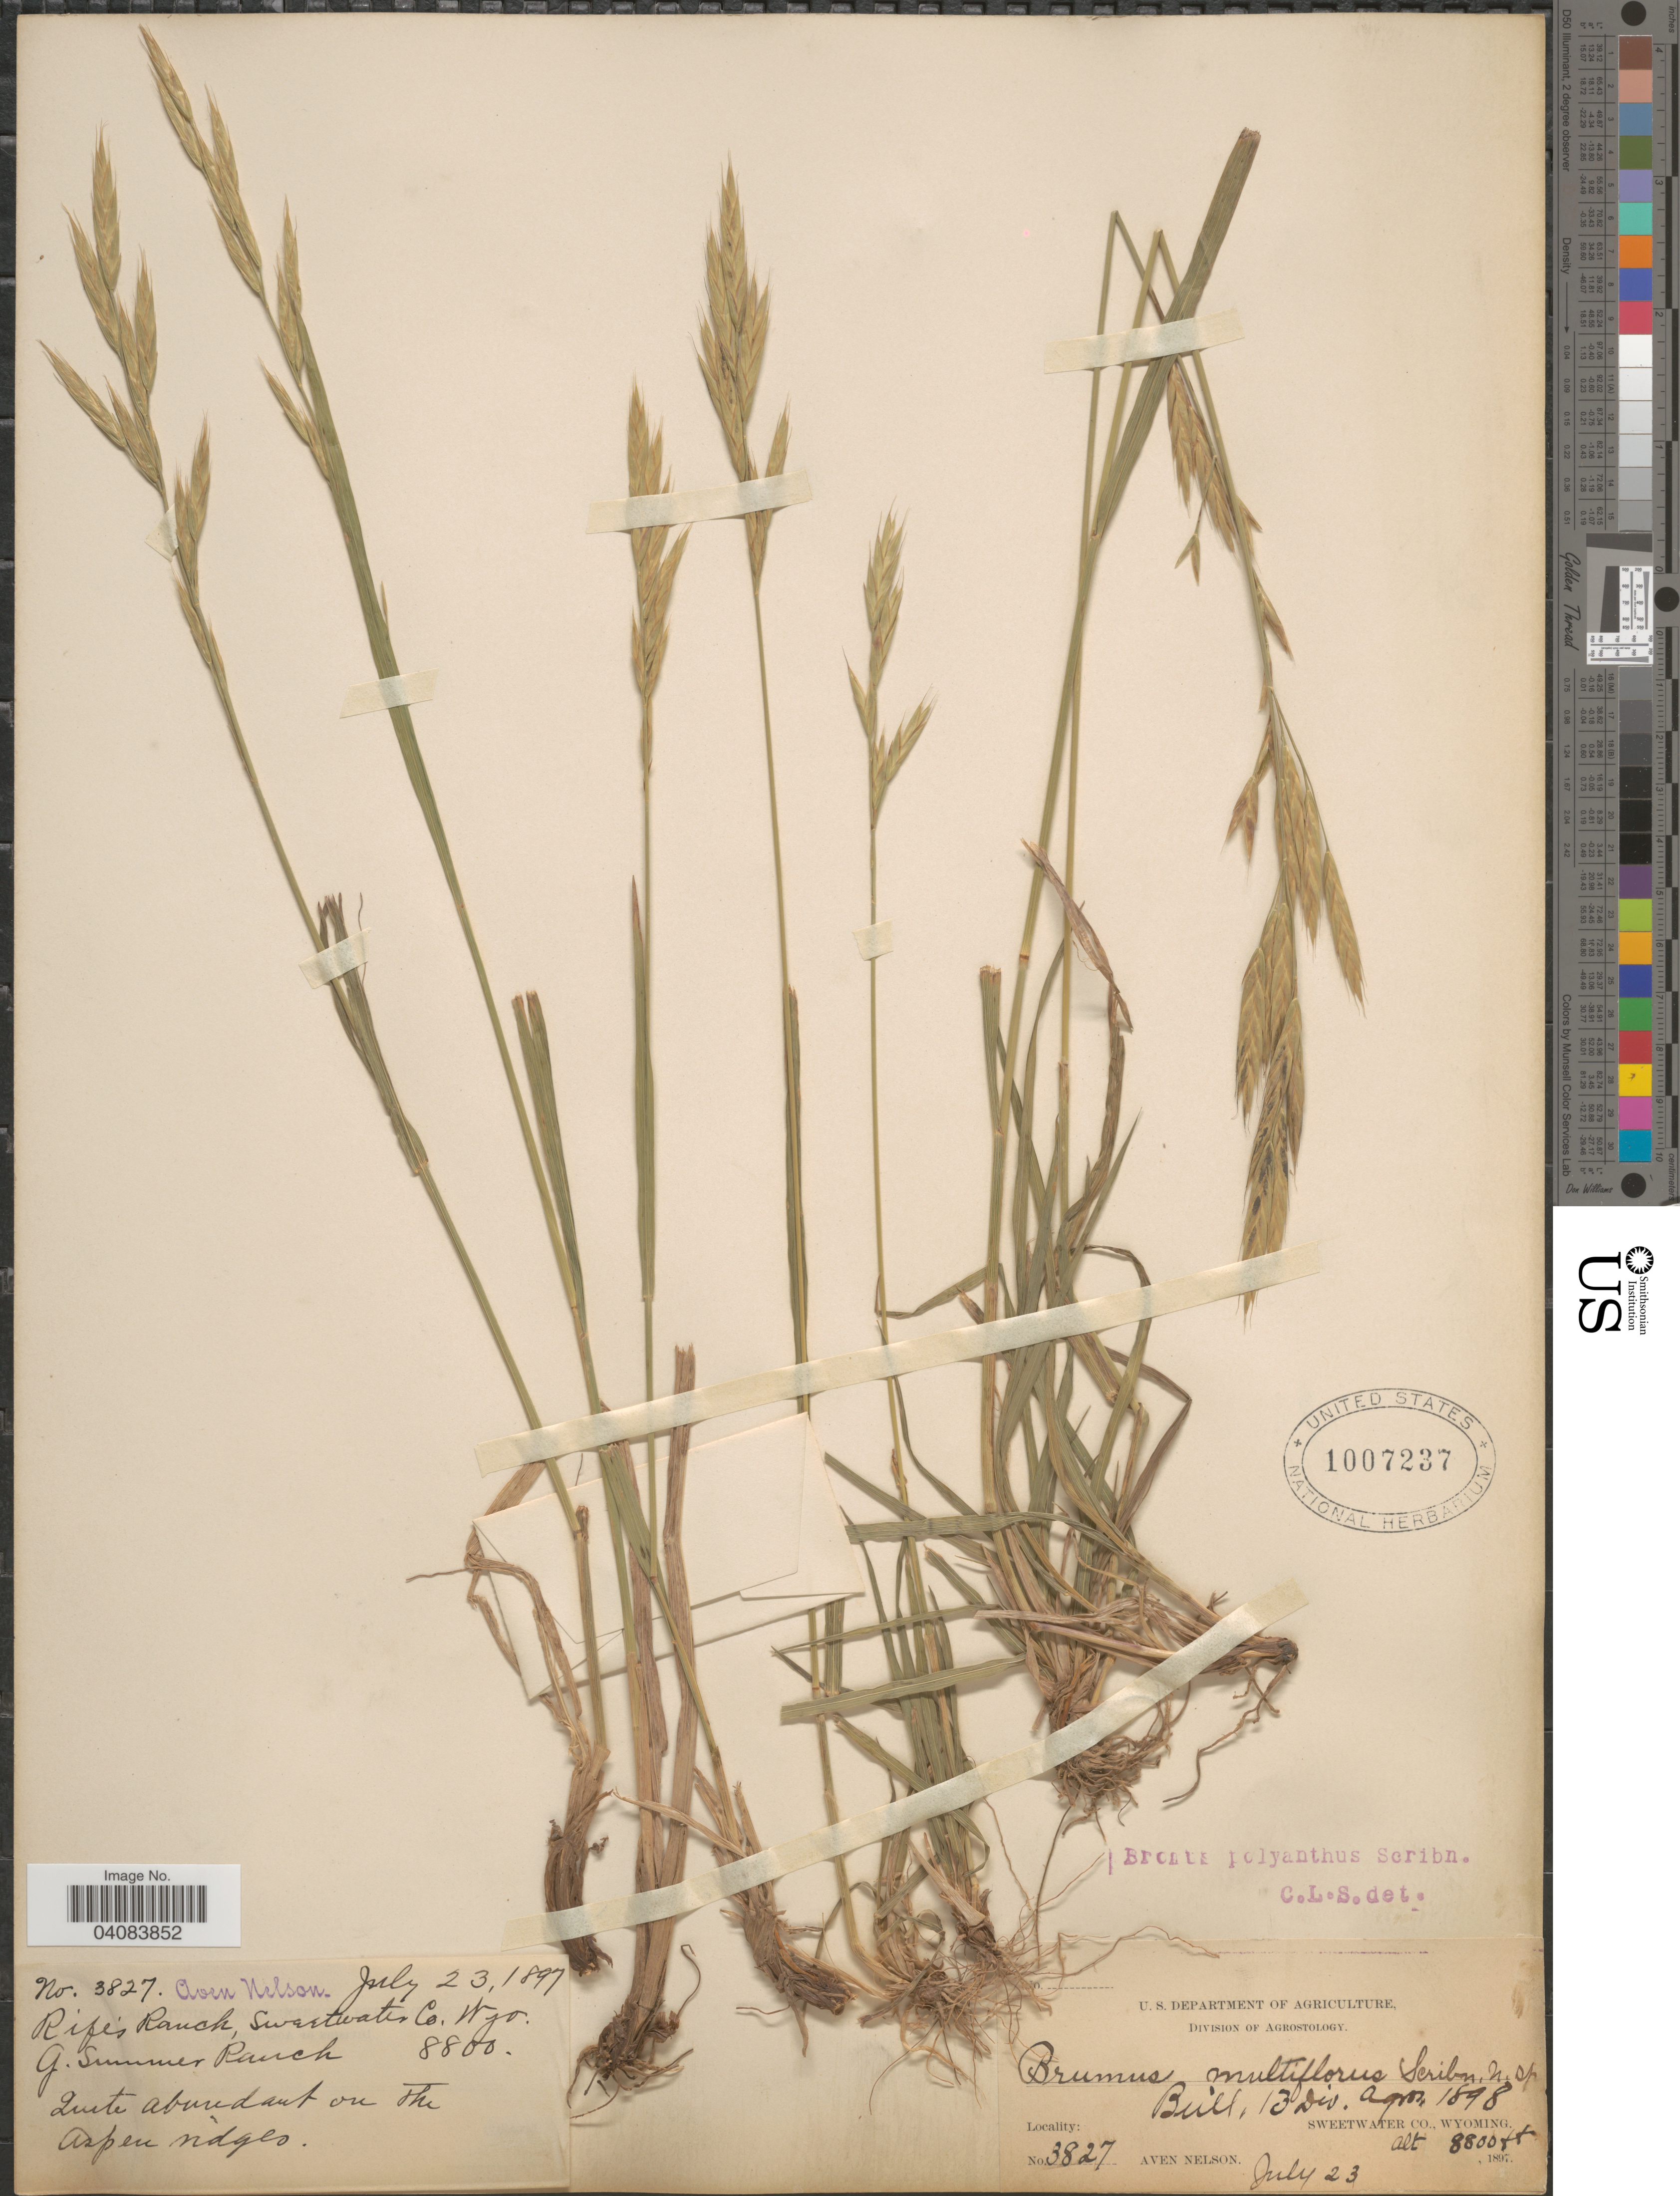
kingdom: Plantae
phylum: Tracheophyta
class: Liliopsida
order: Poales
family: Poaceae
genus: Bromus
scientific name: Bromus polyanthus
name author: Scribn. ex Shear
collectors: A. Nelson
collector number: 3827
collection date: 1897-07-23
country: United States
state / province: Wyoming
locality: Rife's Ranch, Sweetwater Co. G.Summer Ranch. Quite abundant on the Aspen ridges.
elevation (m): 2682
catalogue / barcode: US 1007237